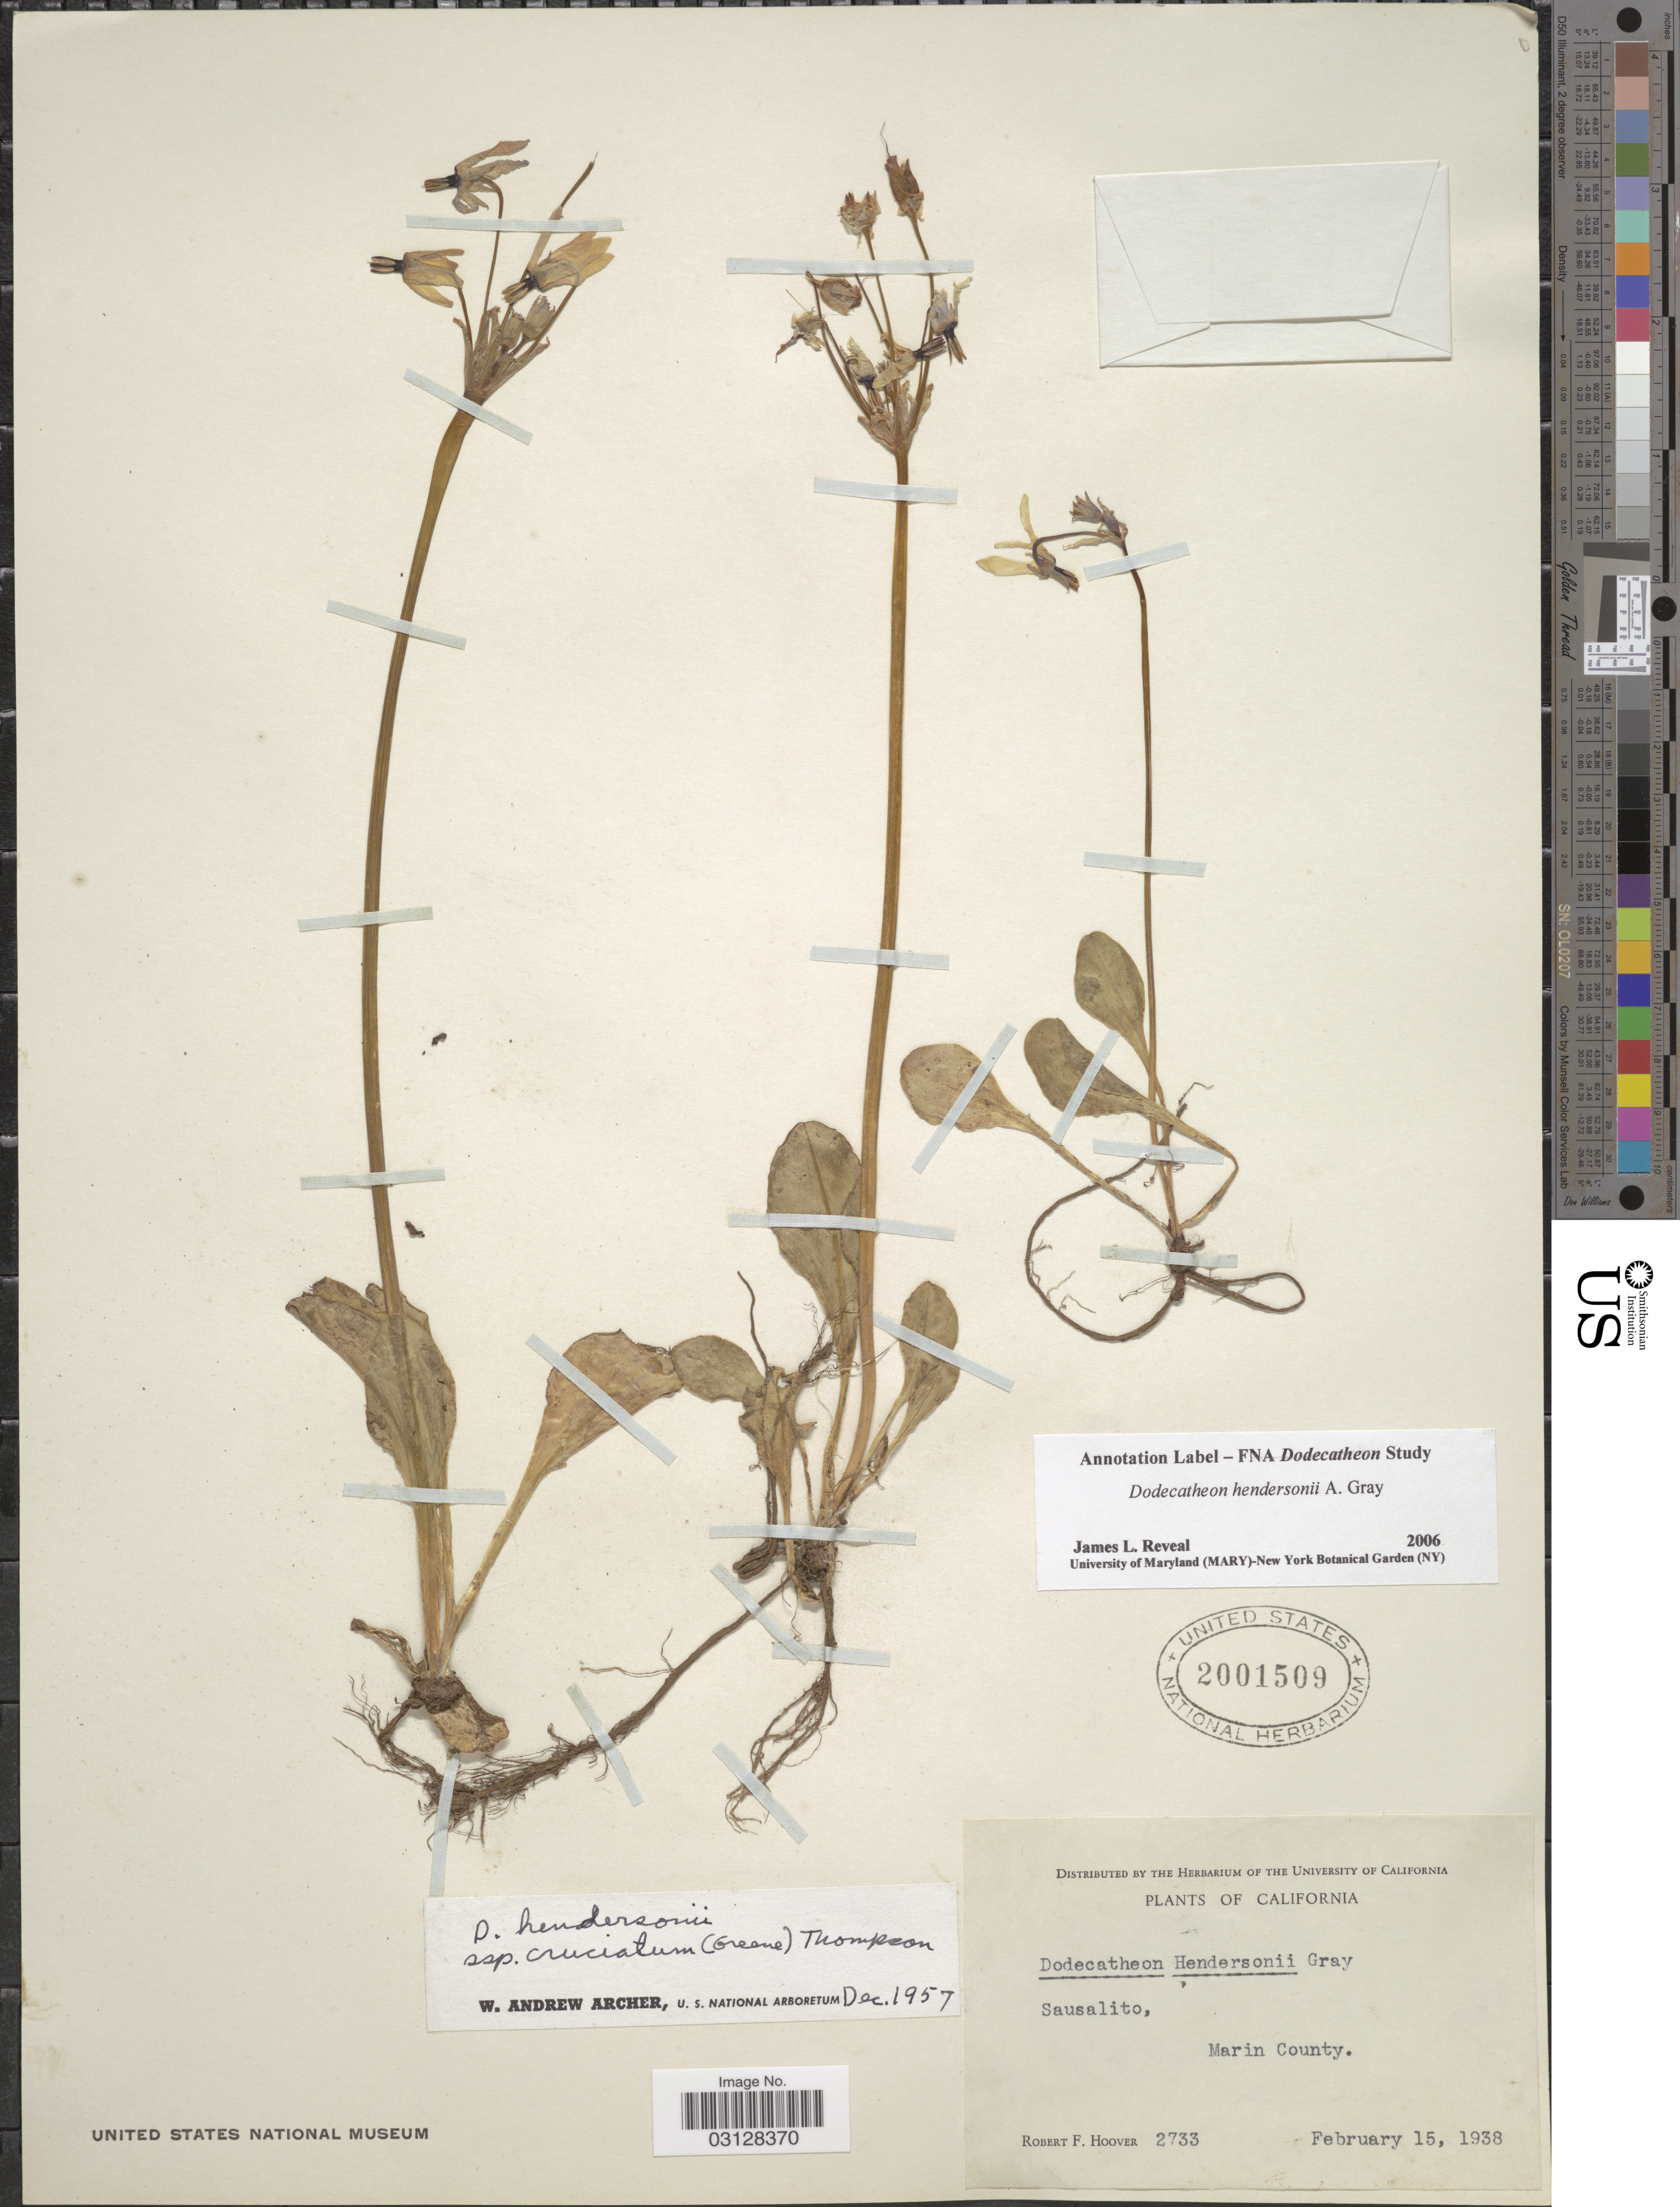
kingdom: Plantae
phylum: Tracheophyta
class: Magnoliopsida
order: Ericales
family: Primulaceae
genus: Dodecatheon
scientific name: Dodecatheon hendersonii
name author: A. Gray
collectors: R. F. Hoover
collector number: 2733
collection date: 1938-02-15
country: United States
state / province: California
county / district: Marin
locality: Sausalito, Marin County.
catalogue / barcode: US 2001509